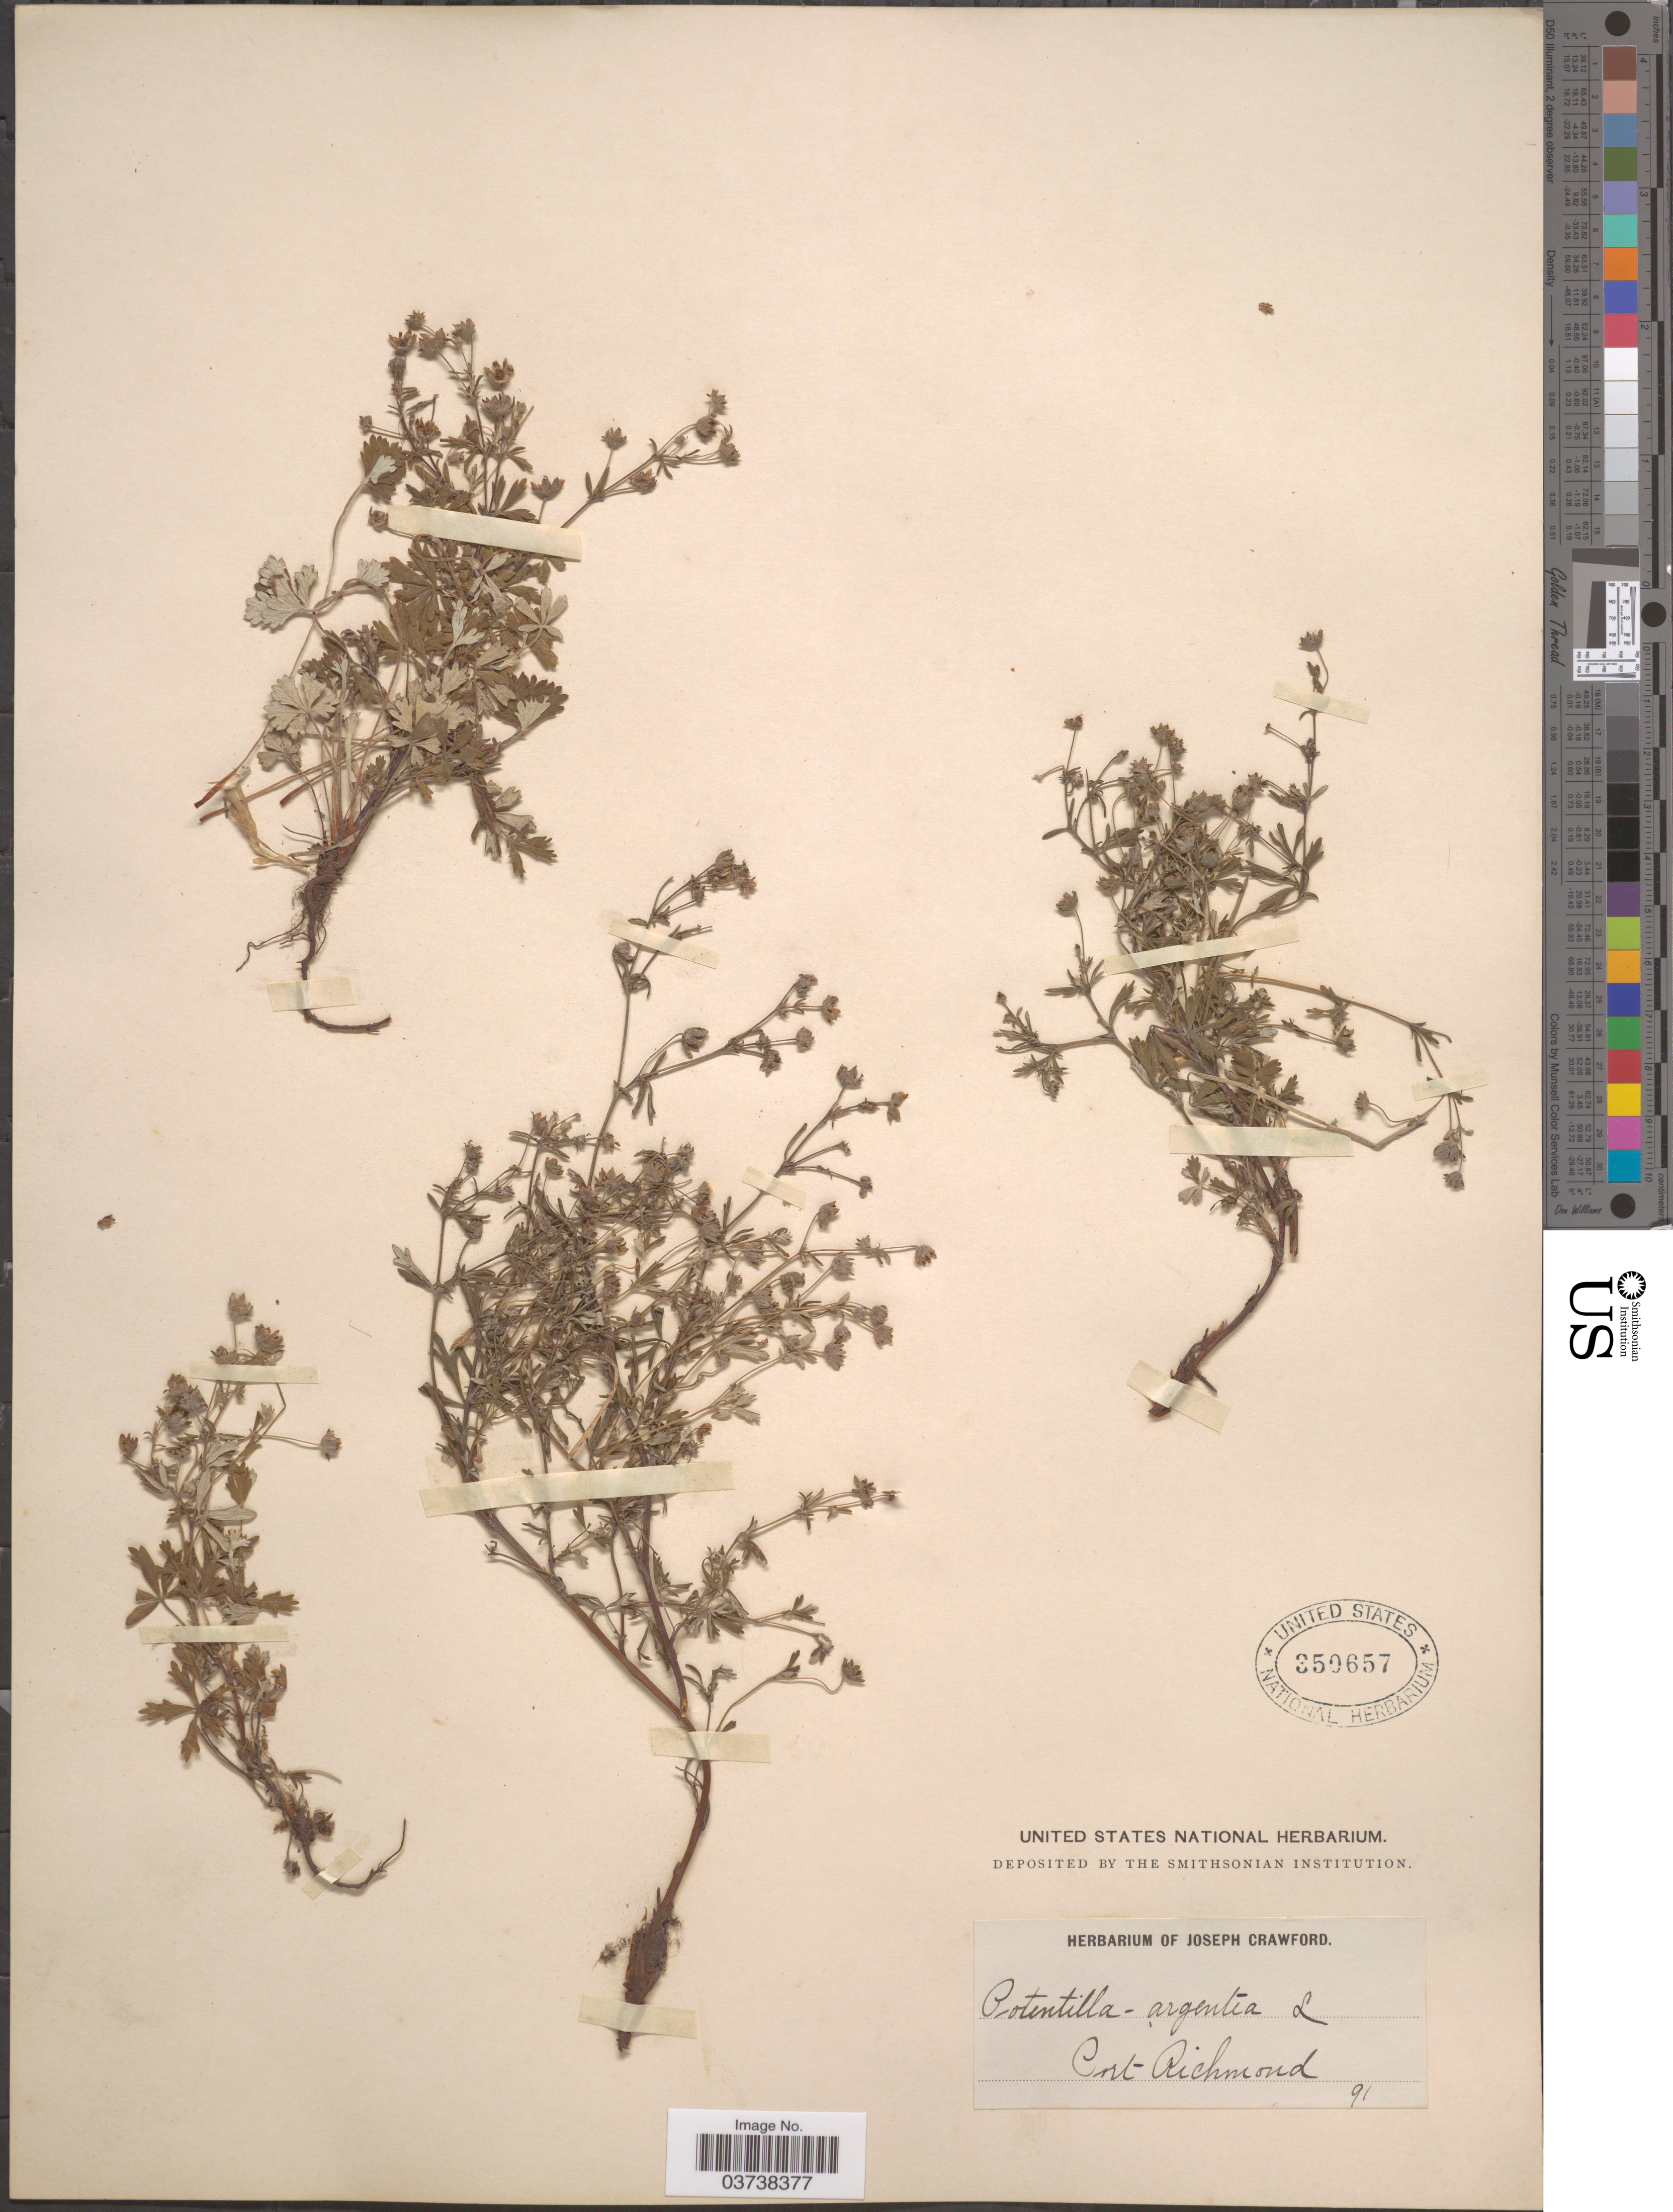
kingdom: Plantae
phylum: Tracheophyta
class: Magnoliopsida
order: Rosales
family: Rosaceae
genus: Potentilla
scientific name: Potentilla argentea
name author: L.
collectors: ex herb. Joseph Crawford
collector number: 91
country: United States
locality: Port Richmond.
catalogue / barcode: US 350657